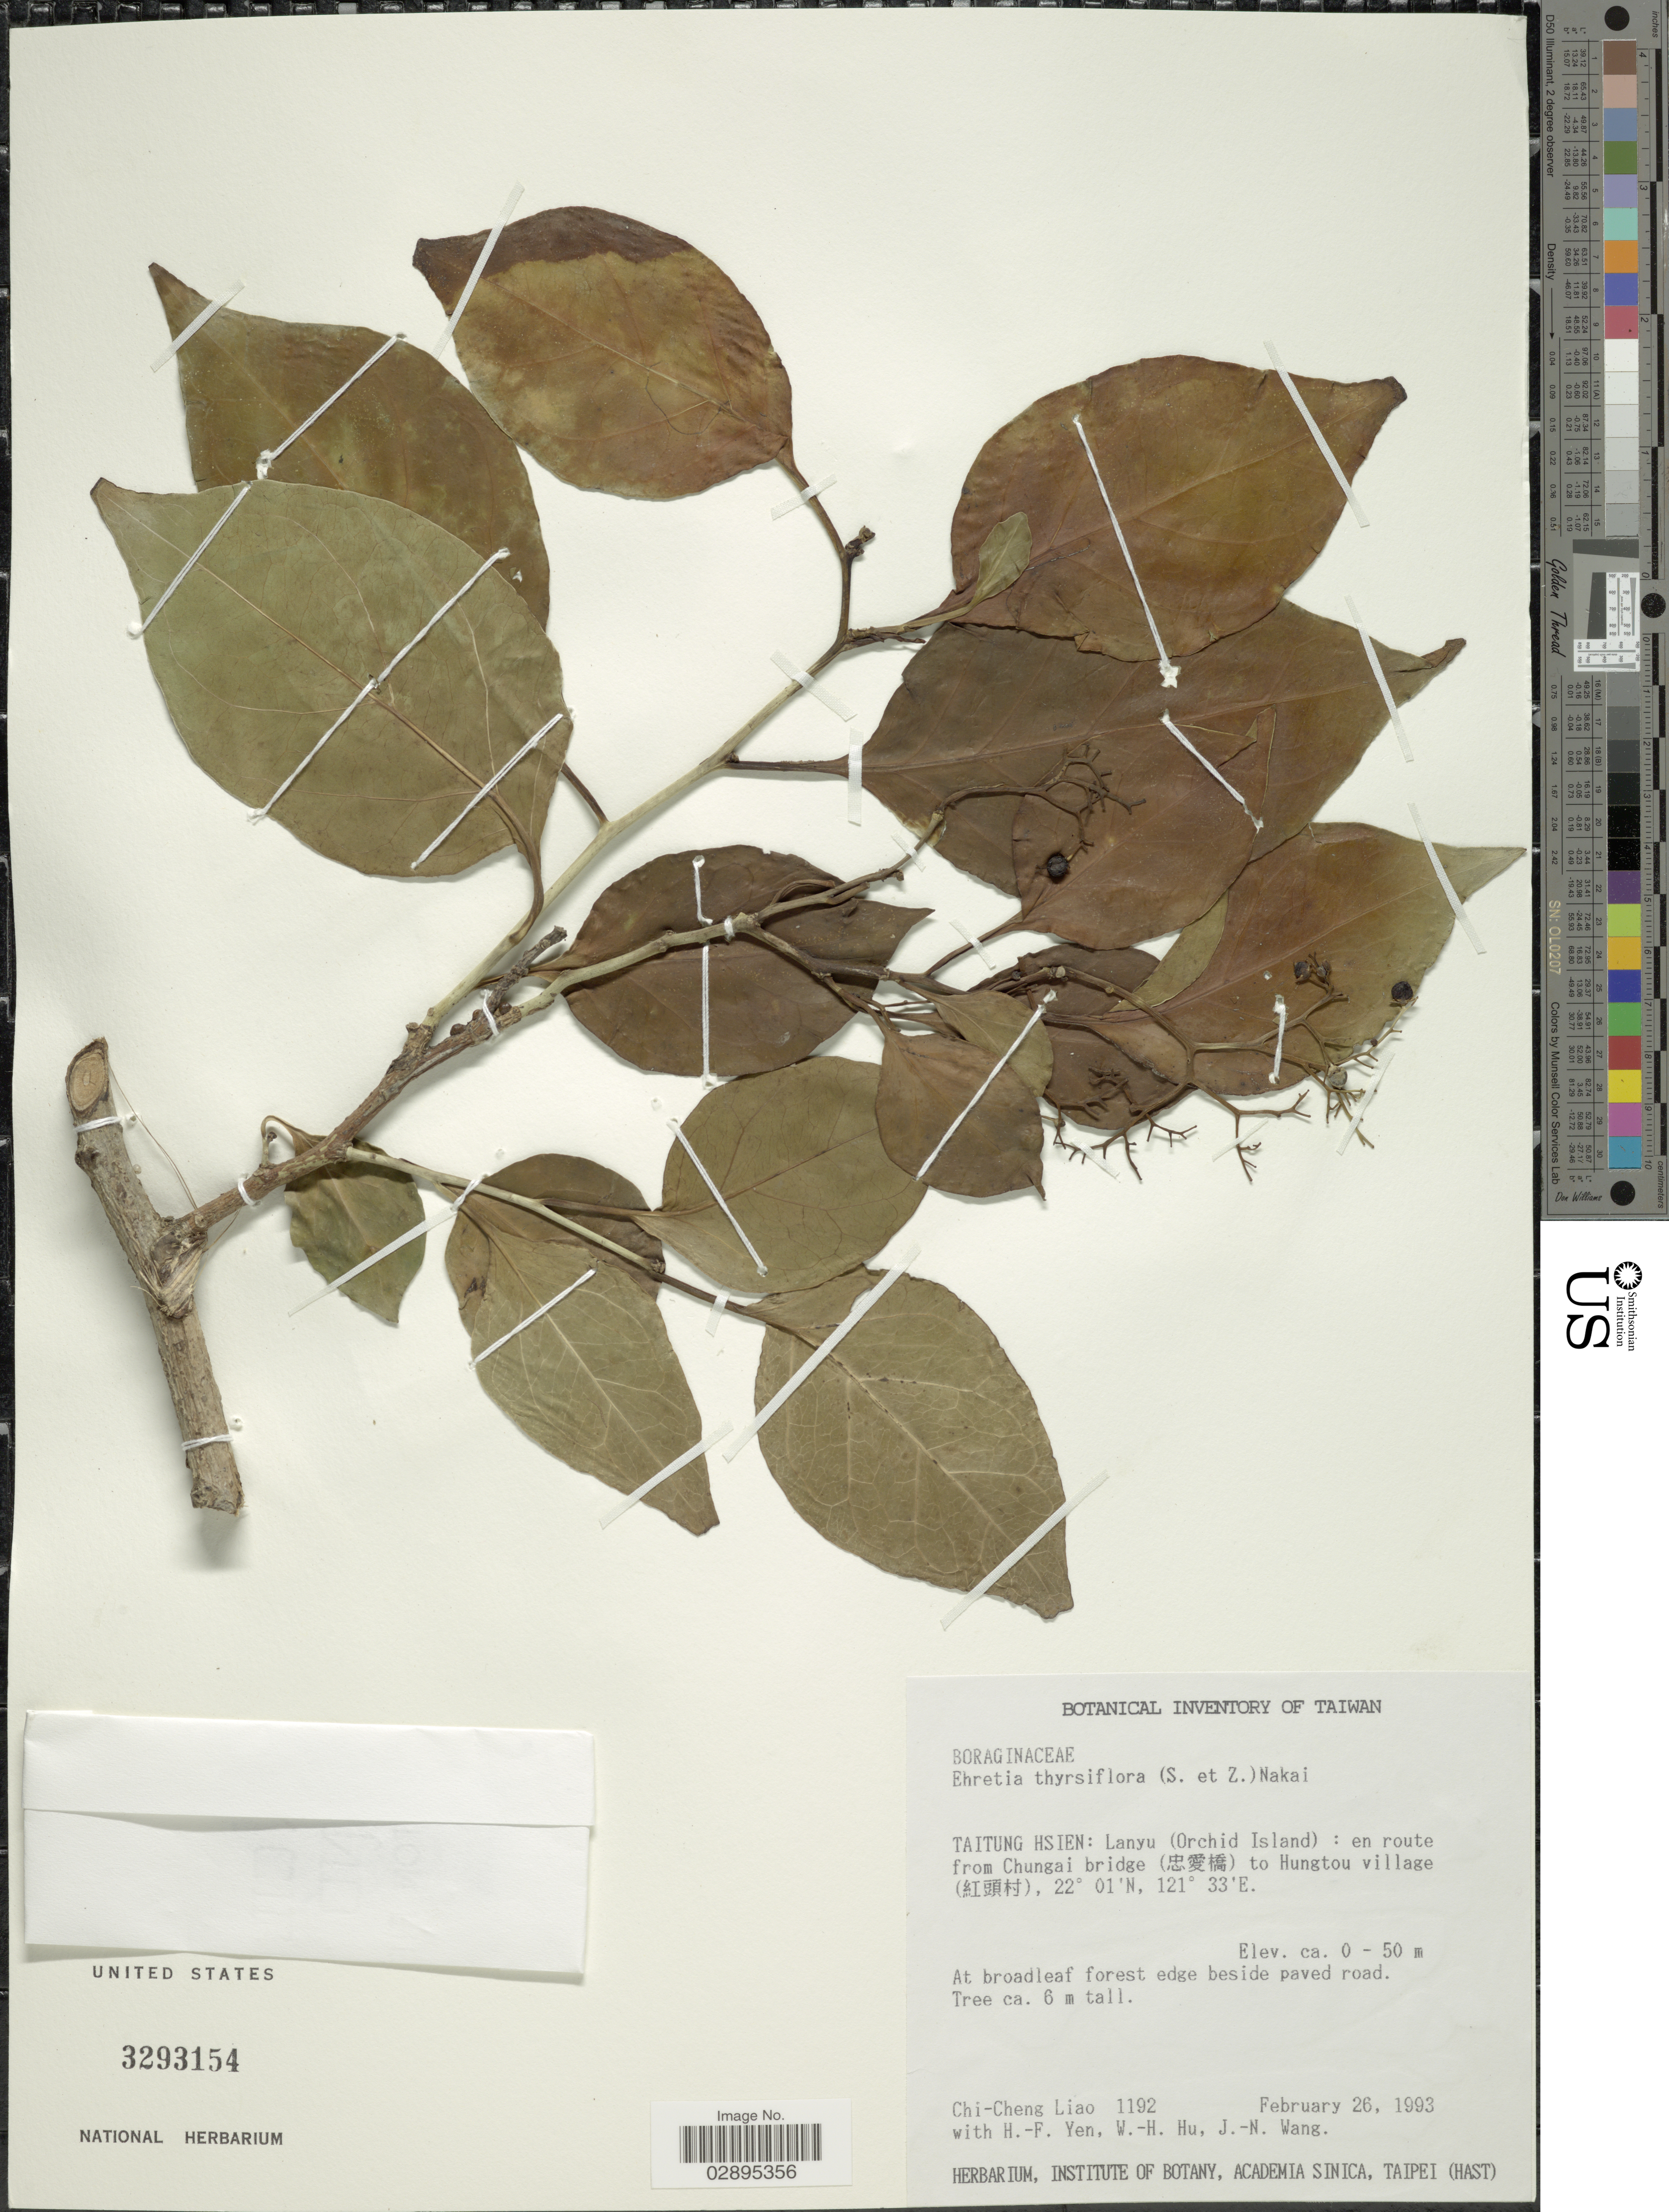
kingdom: Plantae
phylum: Tracheophyta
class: Magnoliopsida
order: Boraginales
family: Ehretiaceae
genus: Ehretia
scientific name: Ehretia resinosa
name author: Hance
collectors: C. Liao, H. Yen, W. H. Hu & J. Wang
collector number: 1192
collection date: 1993-02-26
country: Taiwan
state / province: Taitung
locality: Taitung Hsien: Lanyu (Orchid Island) : en route from Chungai bridge (X) to Hungtou village (X).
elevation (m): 0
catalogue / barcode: US 3293154